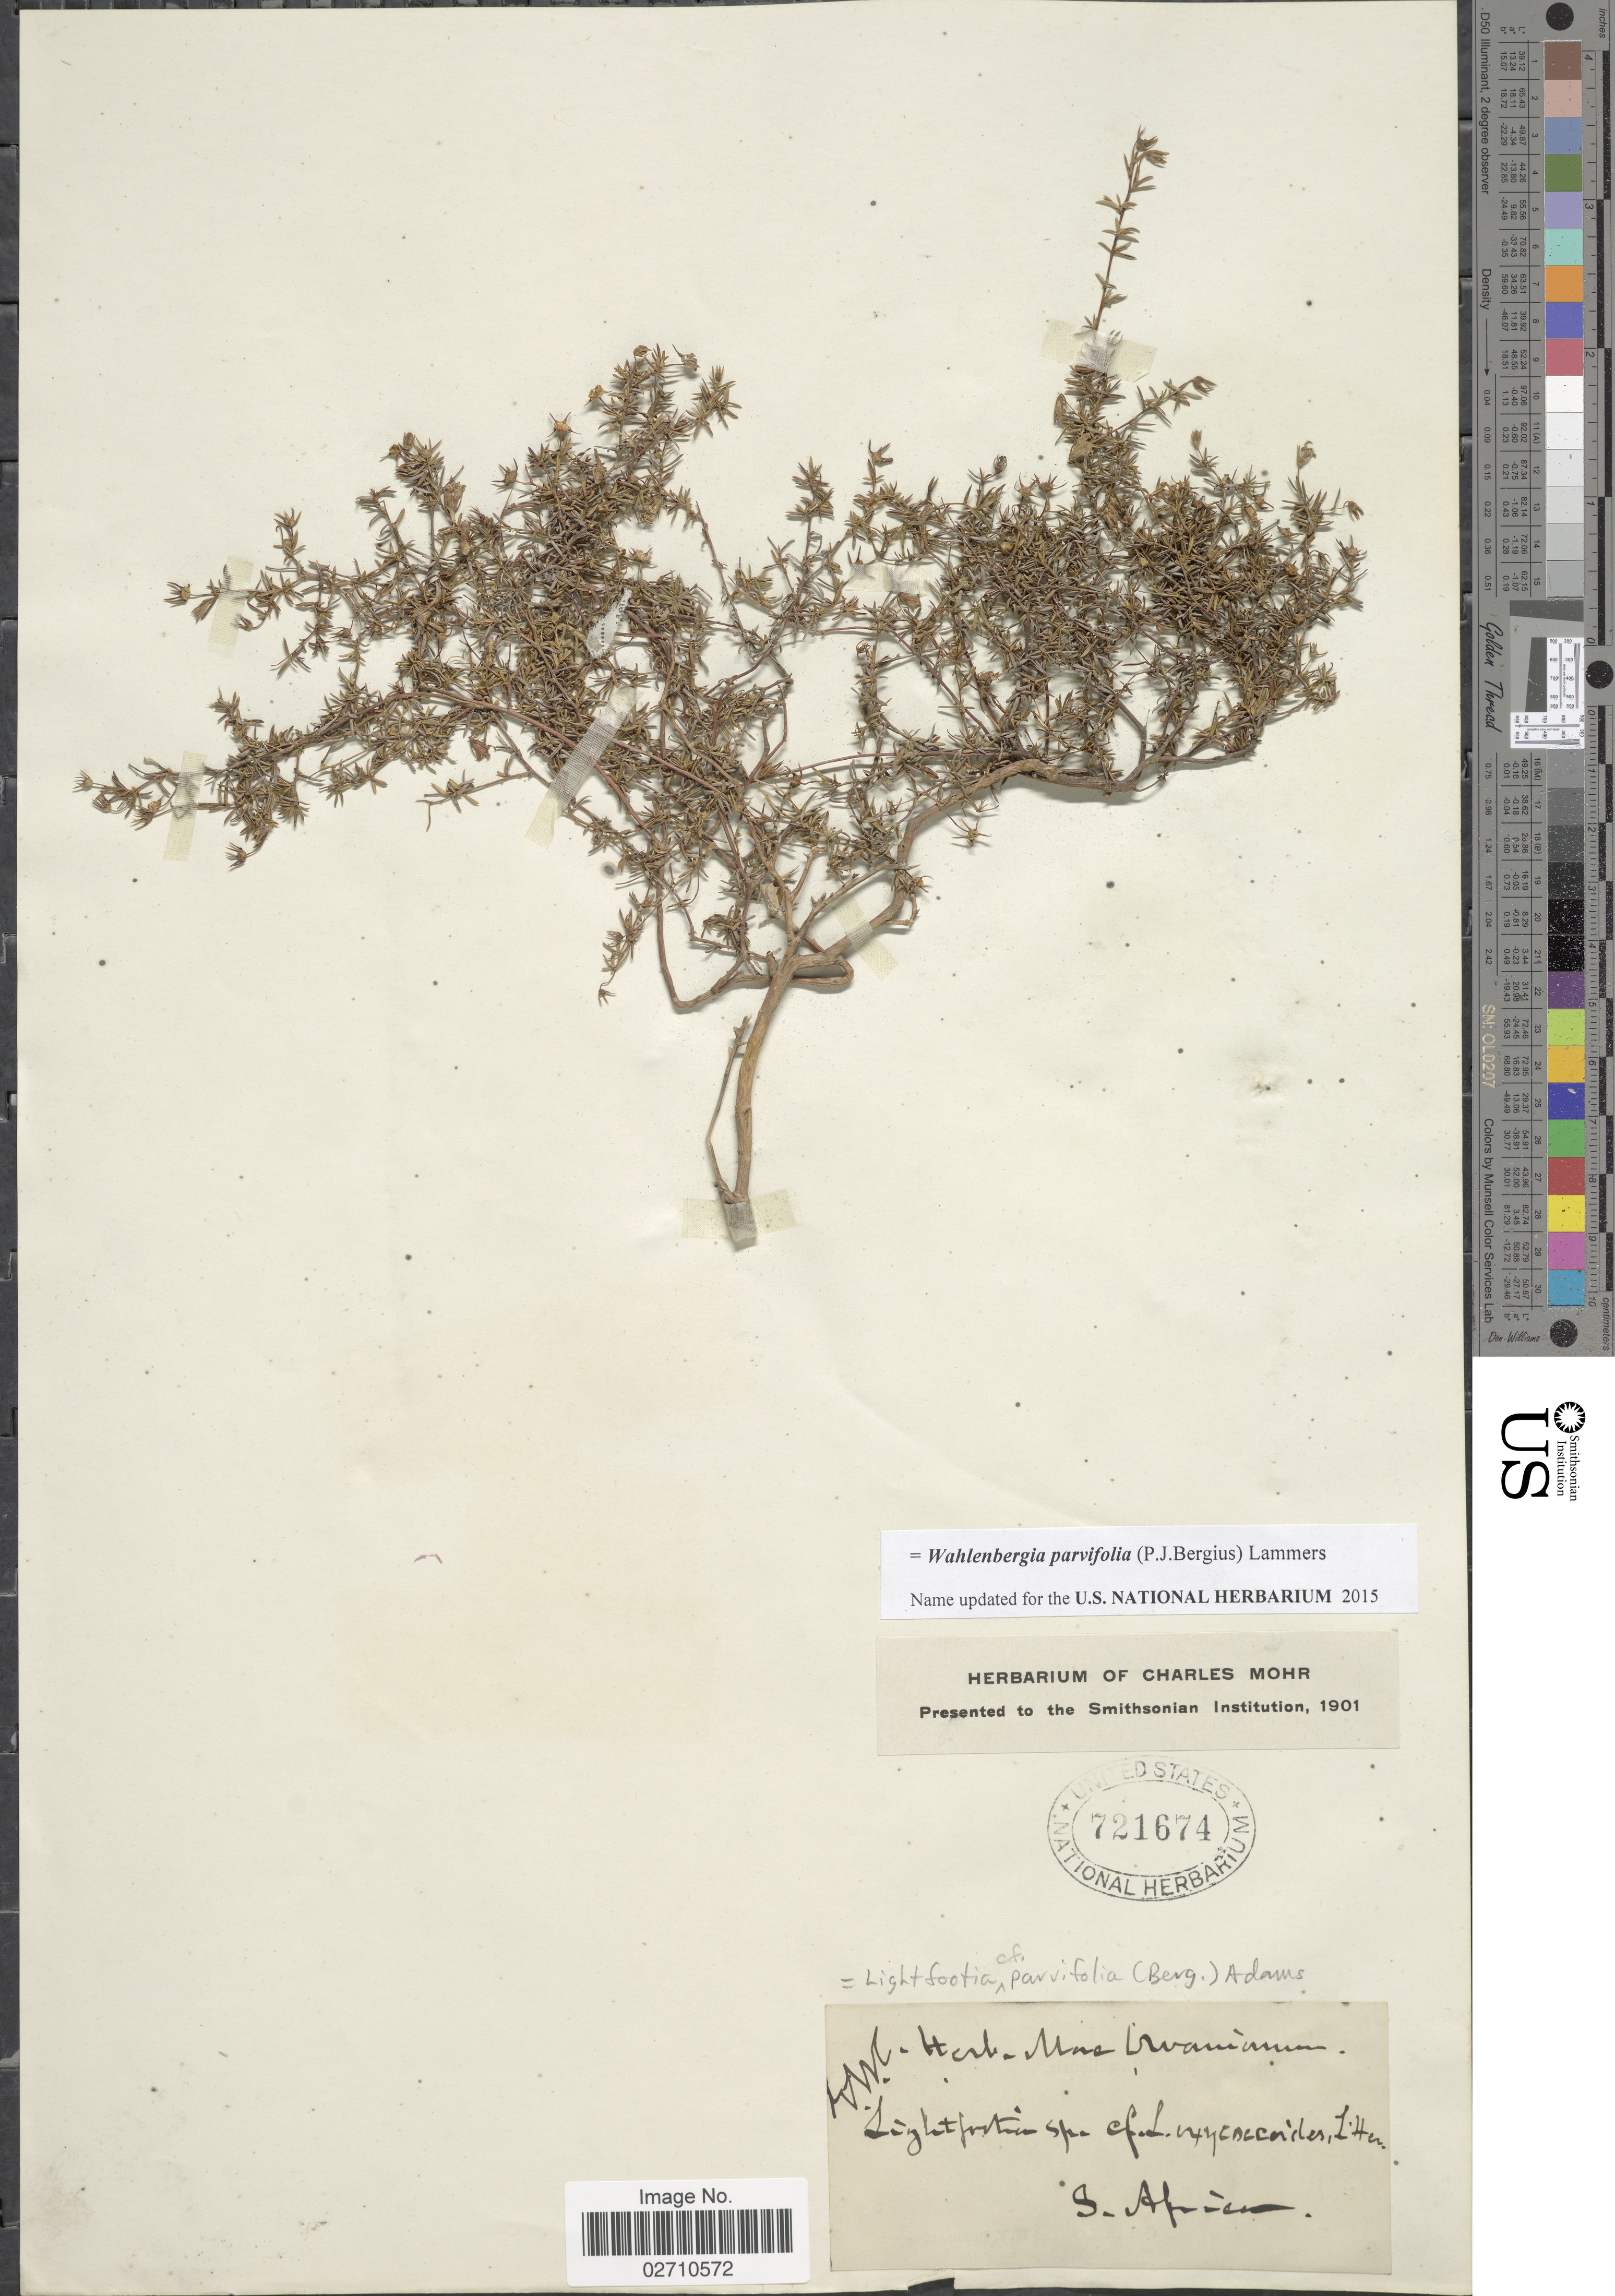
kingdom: Plantae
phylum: Tracheophyta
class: Magnoliopsida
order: Asterales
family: Campanulaceae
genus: Wahlenbergia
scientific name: Wahlenbergia parvifolia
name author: (P.J. Bergius) Lammers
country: South Africa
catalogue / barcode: US 721674